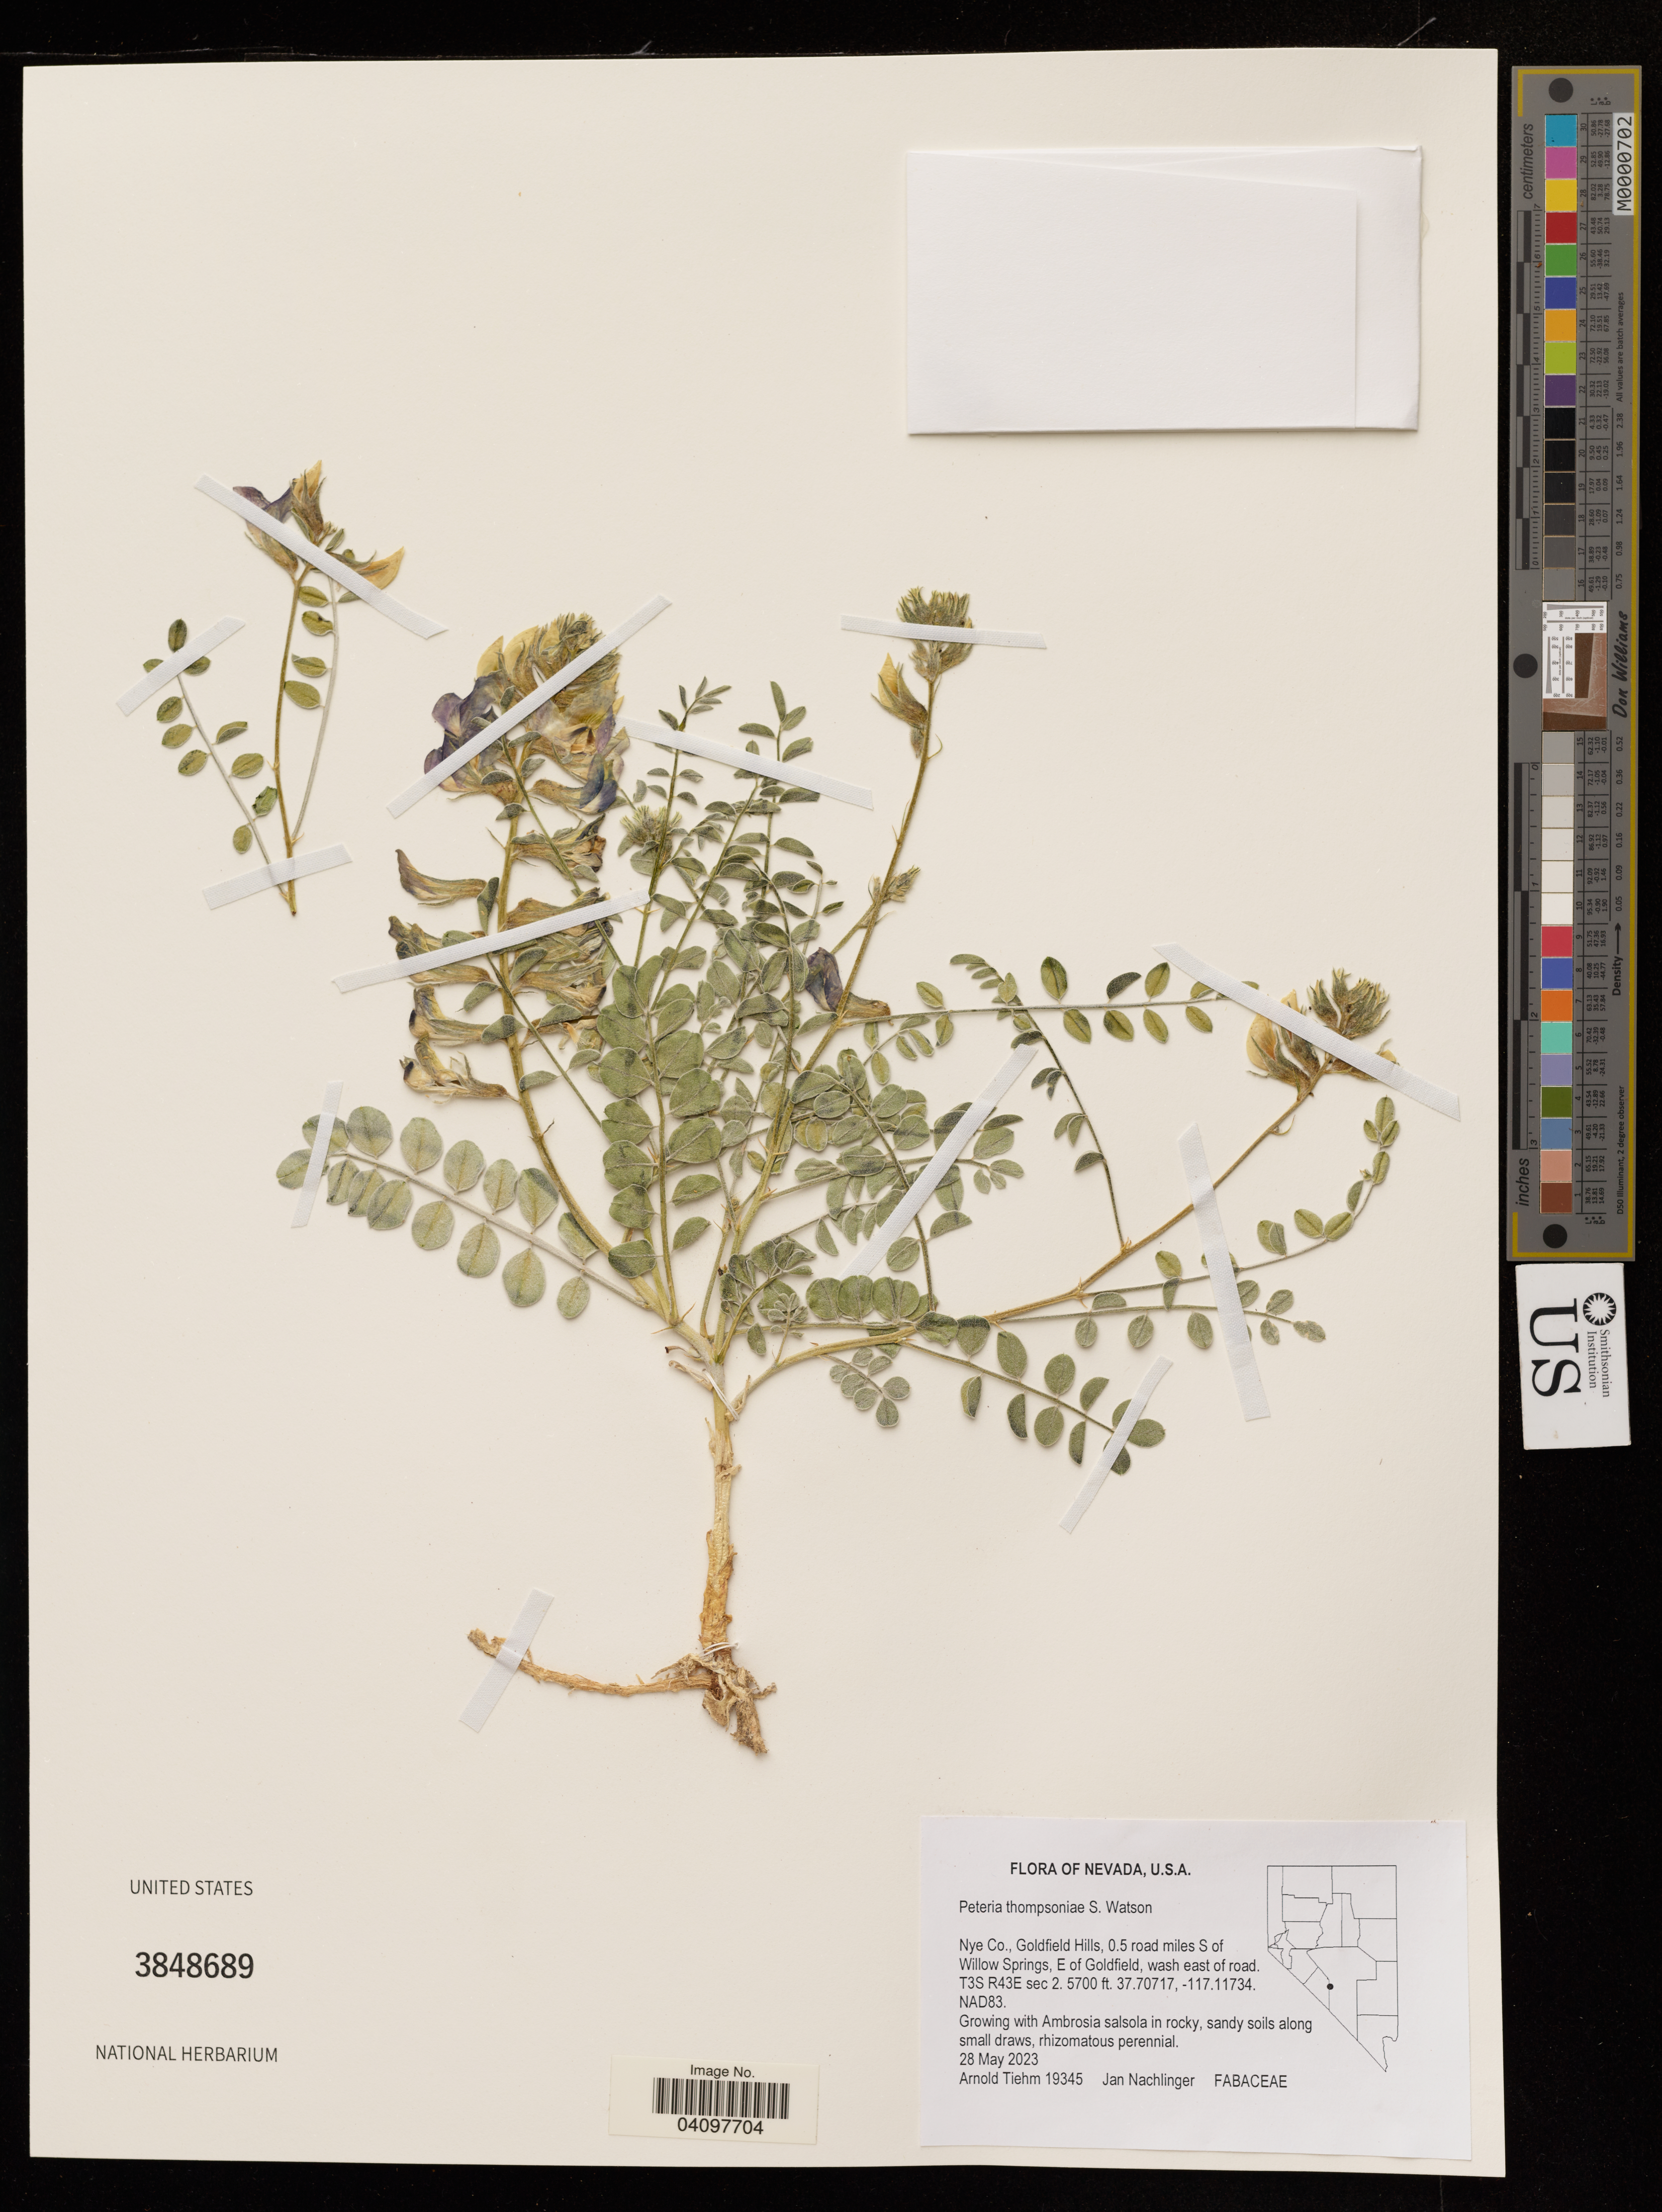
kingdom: Plantae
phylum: Tracheophyta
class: Magnoliopsida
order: Fabales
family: Fabaceae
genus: Peteria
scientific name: Peteria thompsonae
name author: S. Watson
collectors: A. Tiehm & J. Nachlinger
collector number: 19345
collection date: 2023-05-28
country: United States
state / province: Nevada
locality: Nye Co., Goldfield Hills, 0.5 road miles S of Willow Springs, E of Goldfield, wash east of road.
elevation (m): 1737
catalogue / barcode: US 3848689